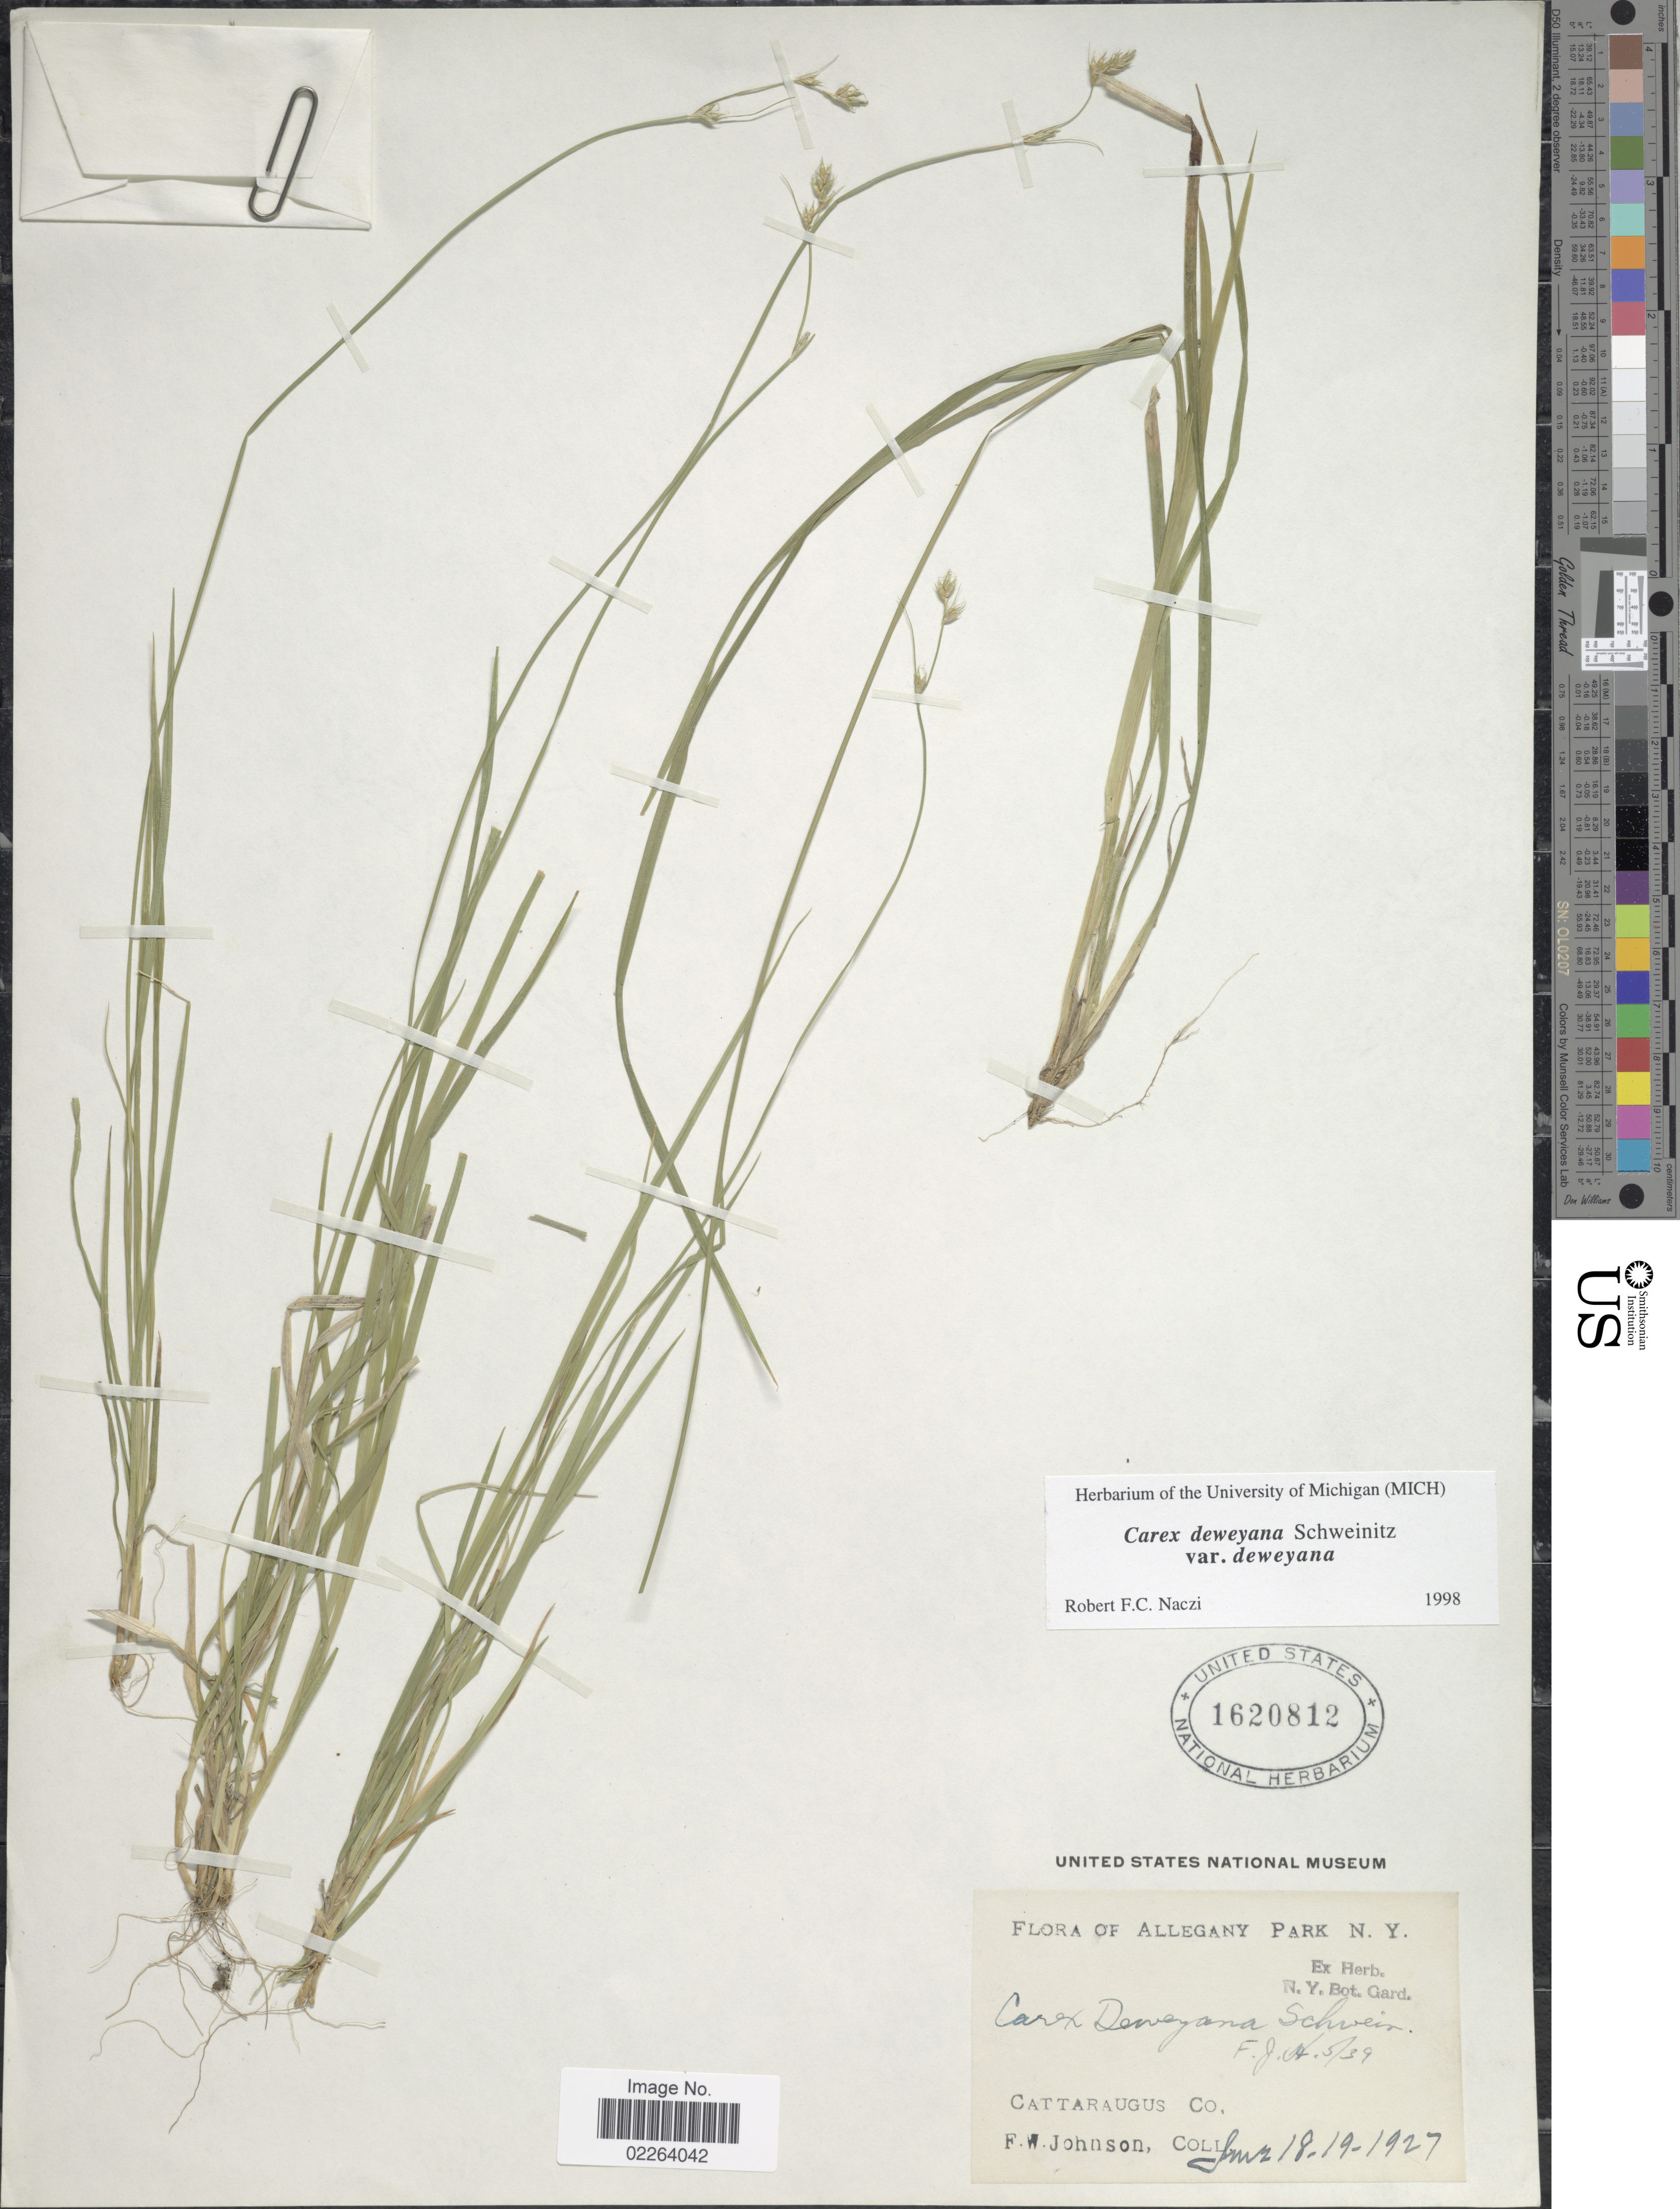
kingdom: Plantae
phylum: Tracheophyta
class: Liliopsida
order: Poales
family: Cyperaceae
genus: Carex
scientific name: Carex deweyana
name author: Schwein.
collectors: F. W. Johnson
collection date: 1927-06-18/1927-06-19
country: United States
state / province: New York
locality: Cattaraugus Co., Allegany Park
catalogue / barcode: US 1620812